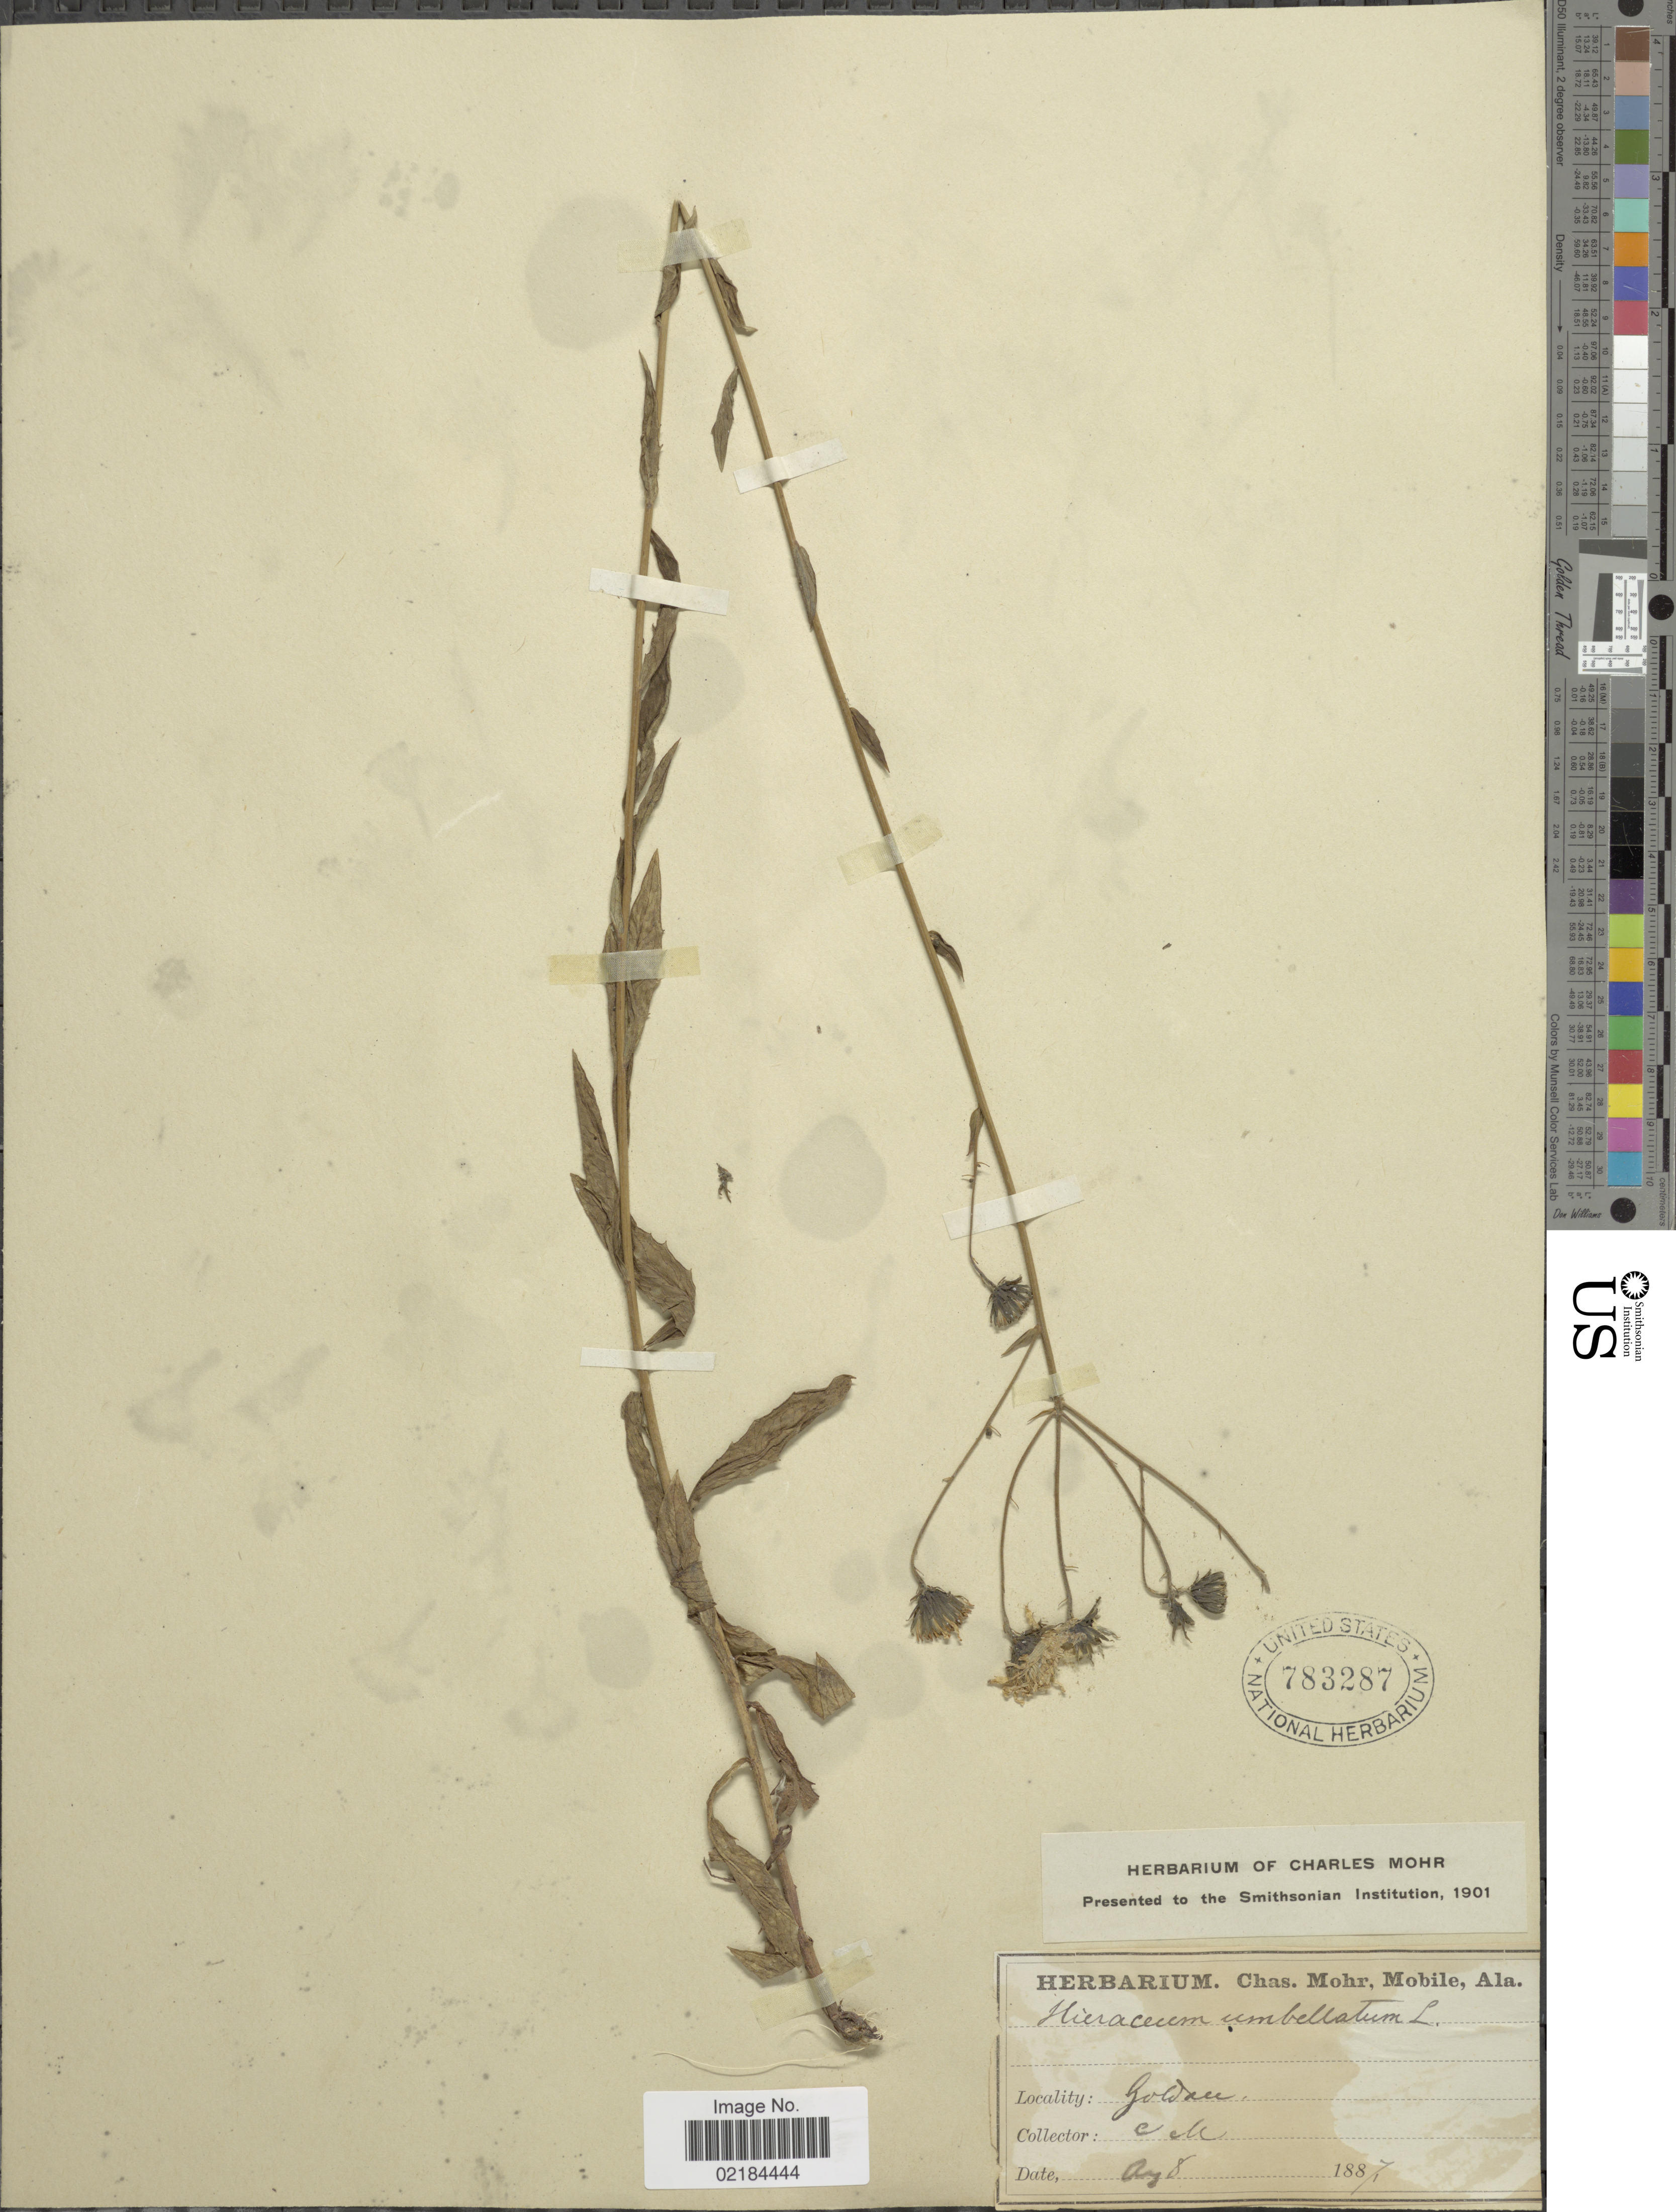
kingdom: Plantae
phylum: Tracheophyta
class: Magnoliopsida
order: Asterales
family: Asteraceae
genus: Hieracium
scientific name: Hieracium umbellatum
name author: L.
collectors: C. T. Mohr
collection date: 1887-08-08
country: Germany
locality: Goldau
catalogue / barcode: US 783287